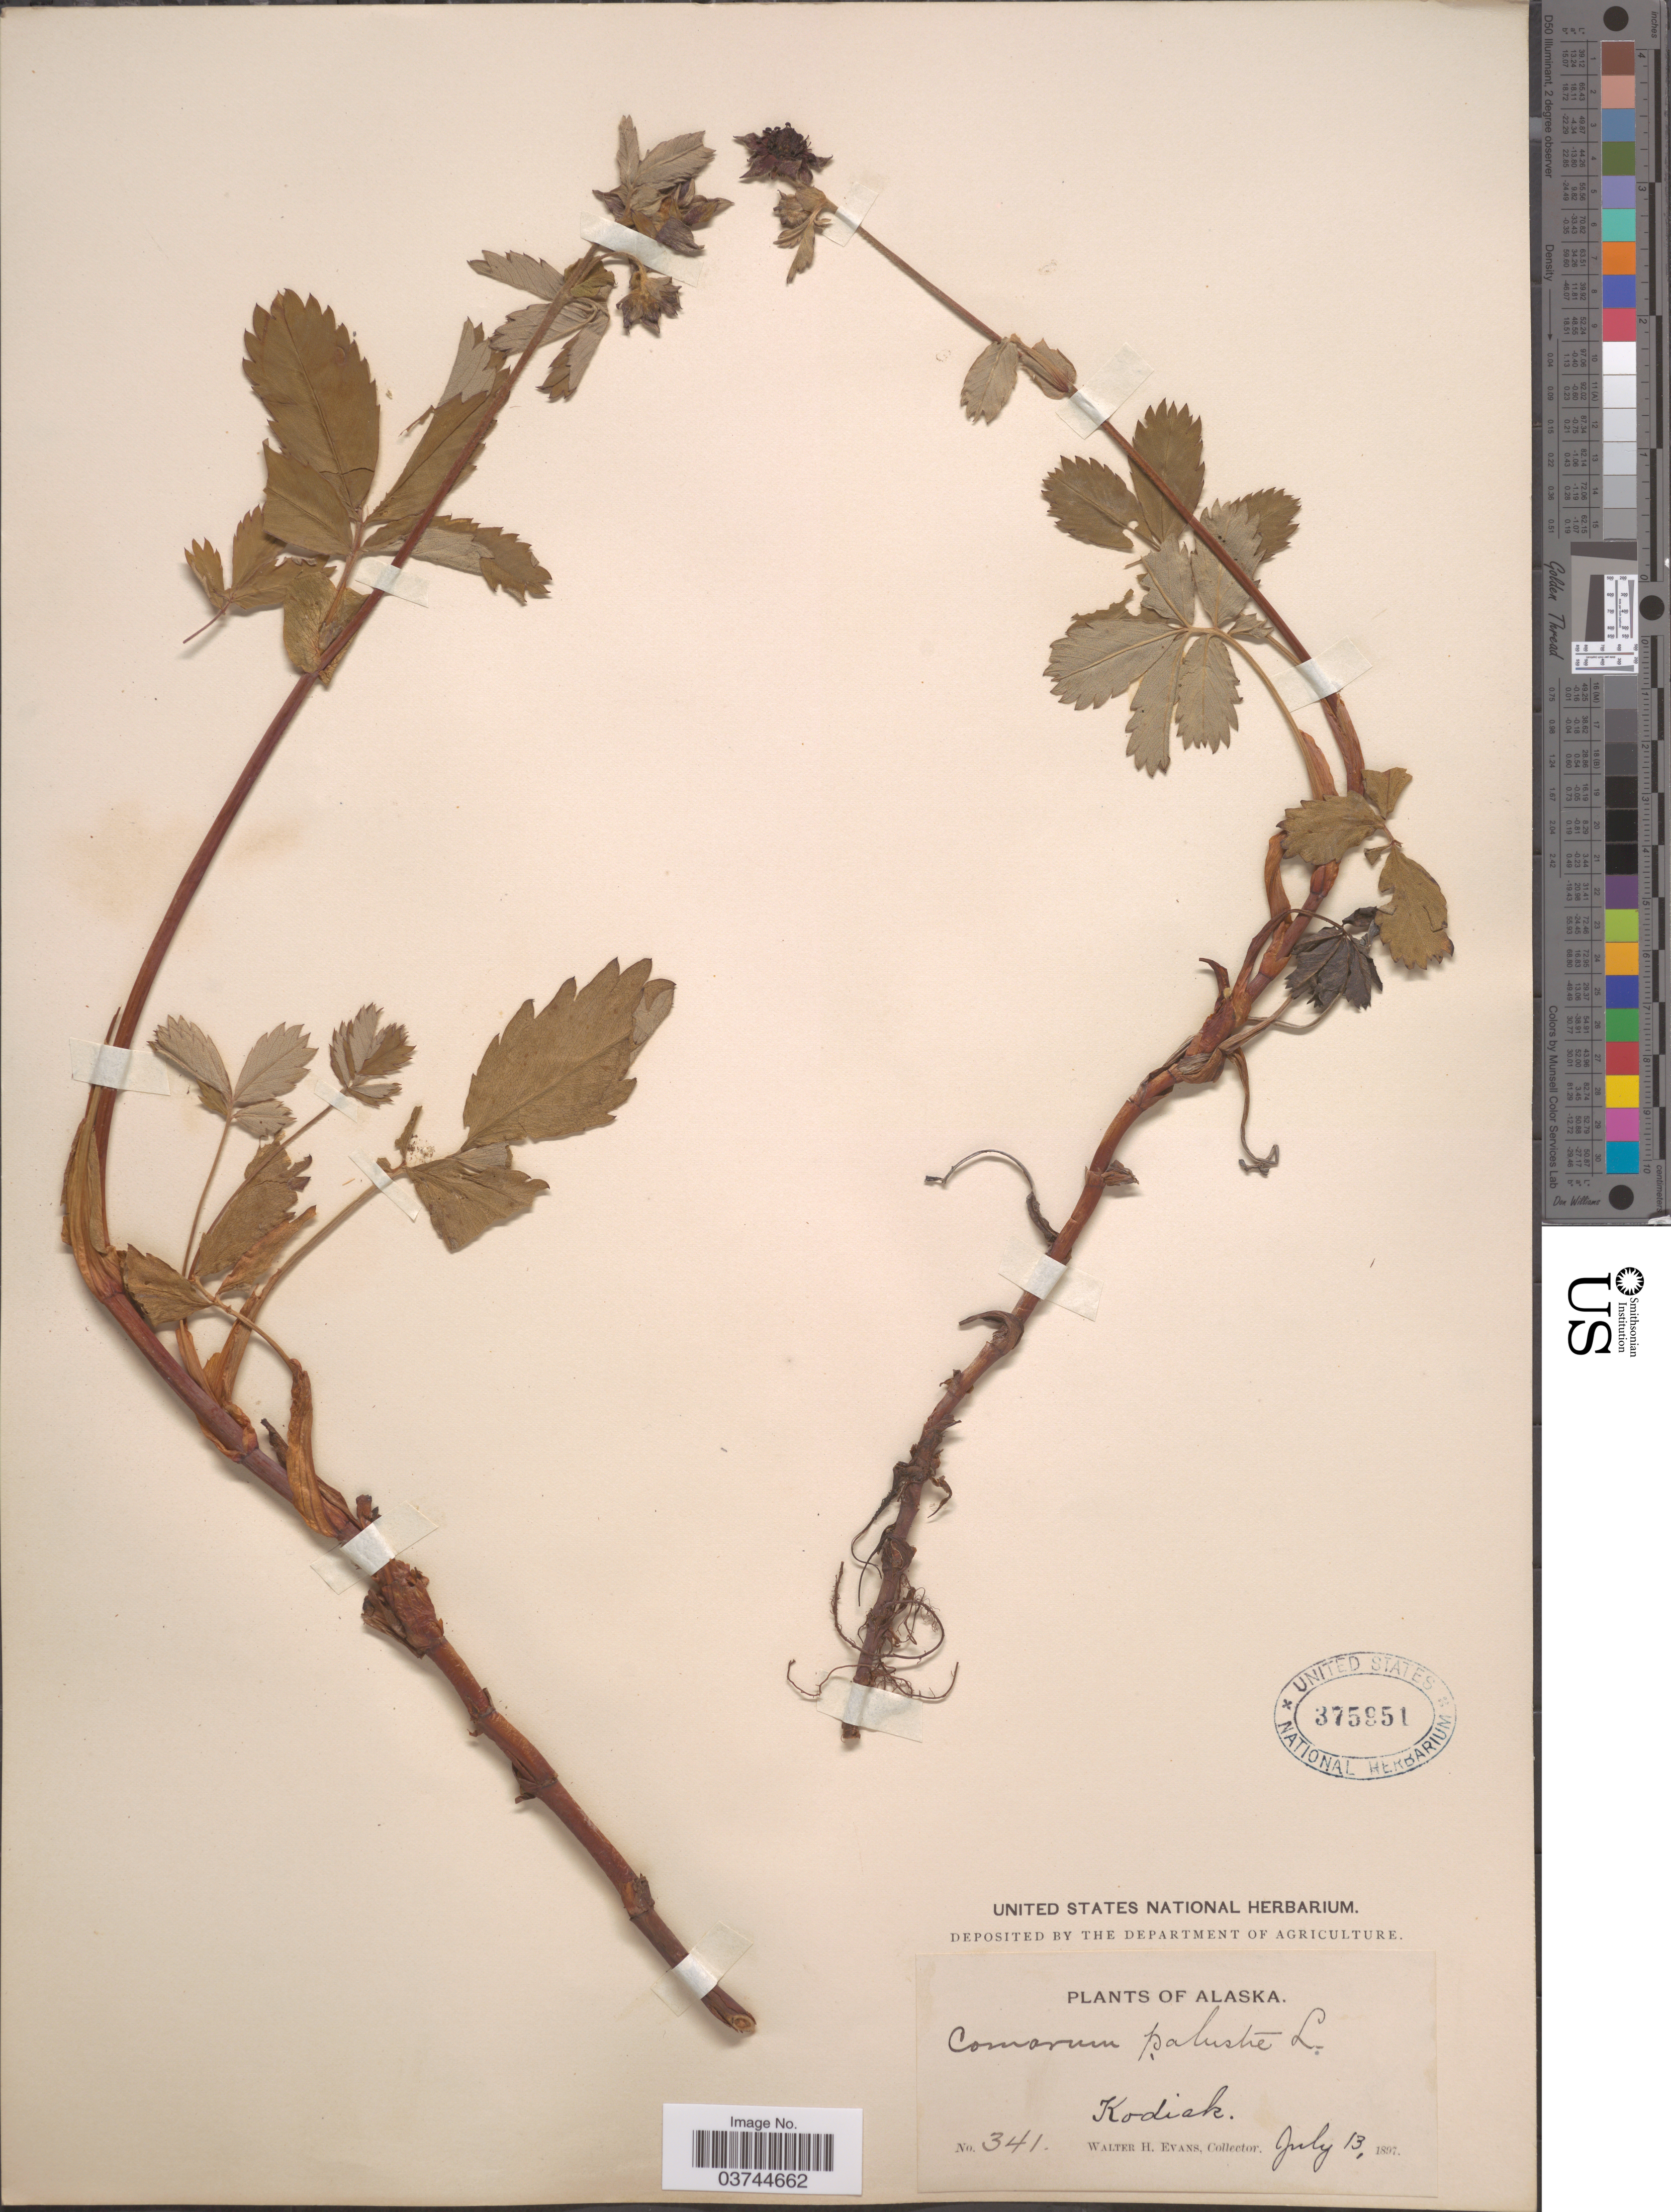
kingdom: Plantae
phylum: Tracheophyta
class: Magnoliopsida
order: Rosales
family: Rosaceae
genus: Comarum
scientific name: Comarum palustre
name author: L.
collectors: W. H. Evans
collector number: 341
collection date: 1897-07-13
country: United States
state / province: Alaska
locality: Kodiak.